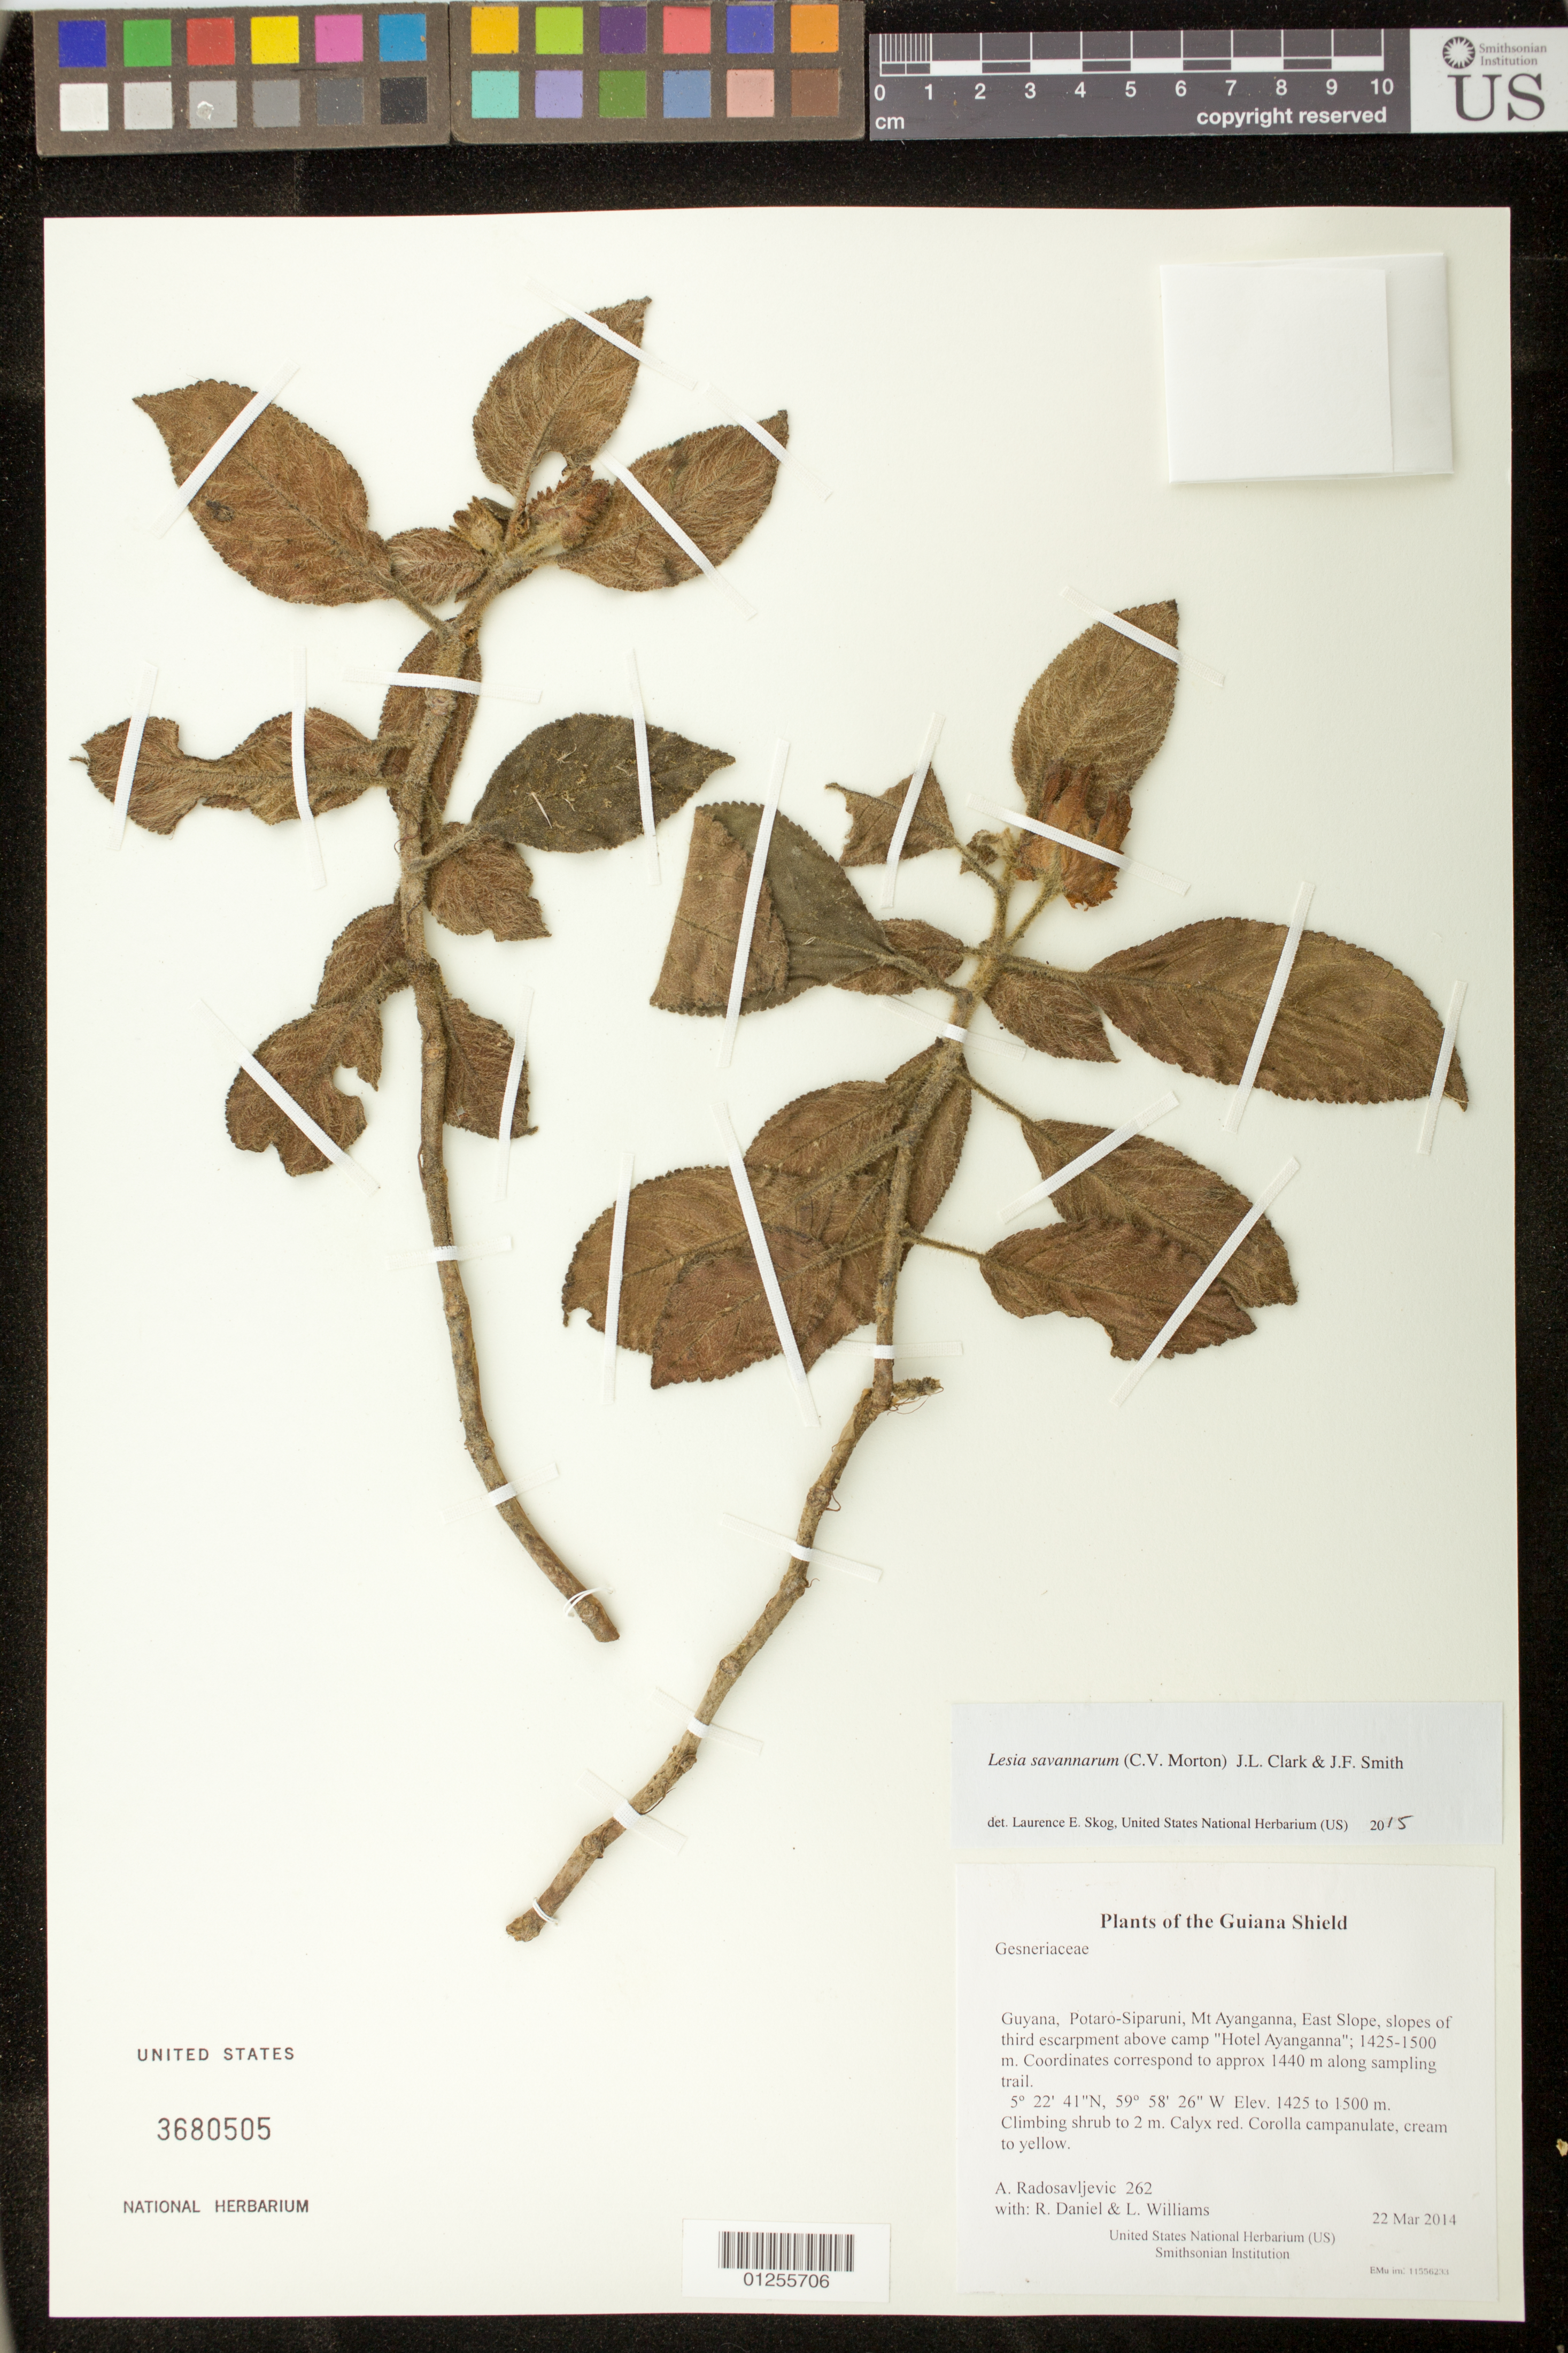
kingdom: Plantae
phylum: Tracheophyta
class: Magnoliopsida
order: Lamiales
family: Gesneriaceae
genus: Lesia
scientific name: Lesia savannarum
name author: (C.V. Morton) J.L. Clark & J.F. Sm.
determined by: Skog, Laurence E.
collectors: A. Radosavljevic, R. Daniel & L. Williams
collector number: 262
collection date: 2014-03-22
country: Guyana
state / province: Potaro-Siparuni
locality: Mt Ayanganna, East Slope, slopes of third escarpment above camp "Hotel Ayanganna"; 1425-1500 m. Coordinates correspond to approx 1440 m along sampling trail.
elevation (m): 1425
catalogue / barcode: US 3680505